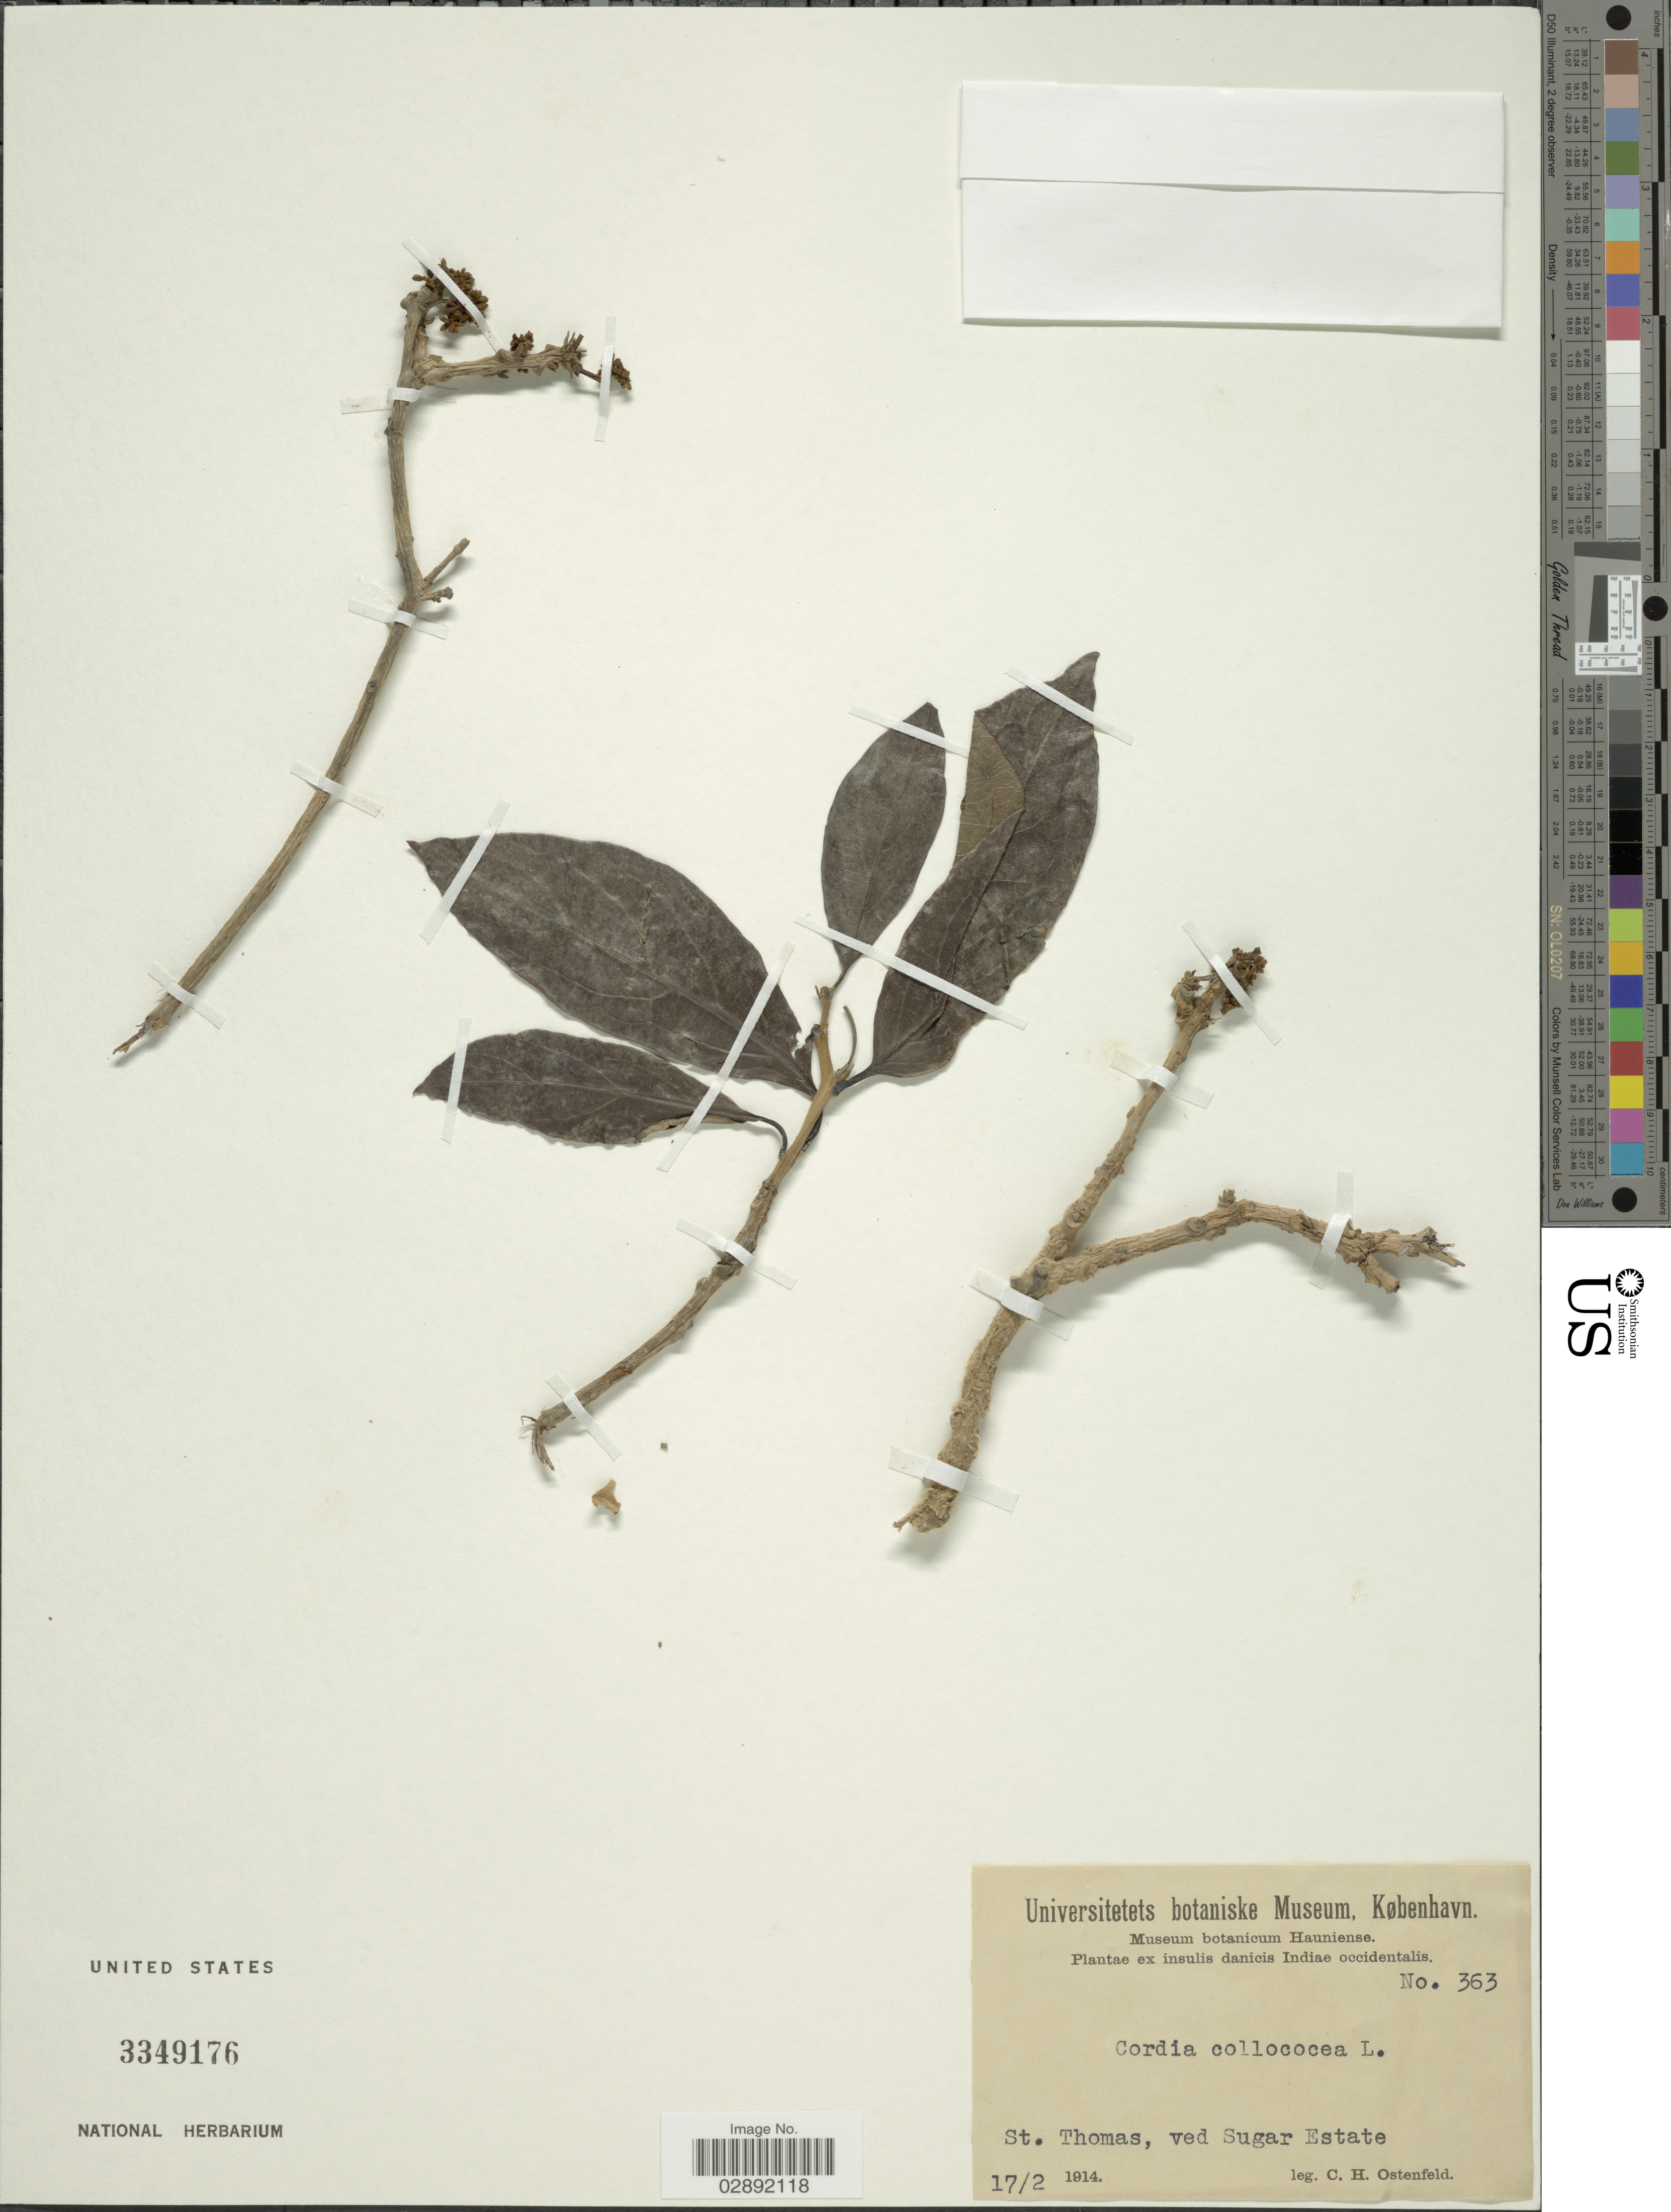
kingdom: Plantae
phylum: Tracheophyta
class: Magnoliopsida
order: Boraginales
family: Cordiaceae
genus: Cordia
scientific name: Cordia collococca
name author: L.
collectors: C. Ostenfeld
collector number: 363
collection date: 1914-02-17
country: India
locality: Ex insulis danicis Indiae occidentalis. St. Thomas, ved Sugar Estate.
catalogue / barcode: US 3349176